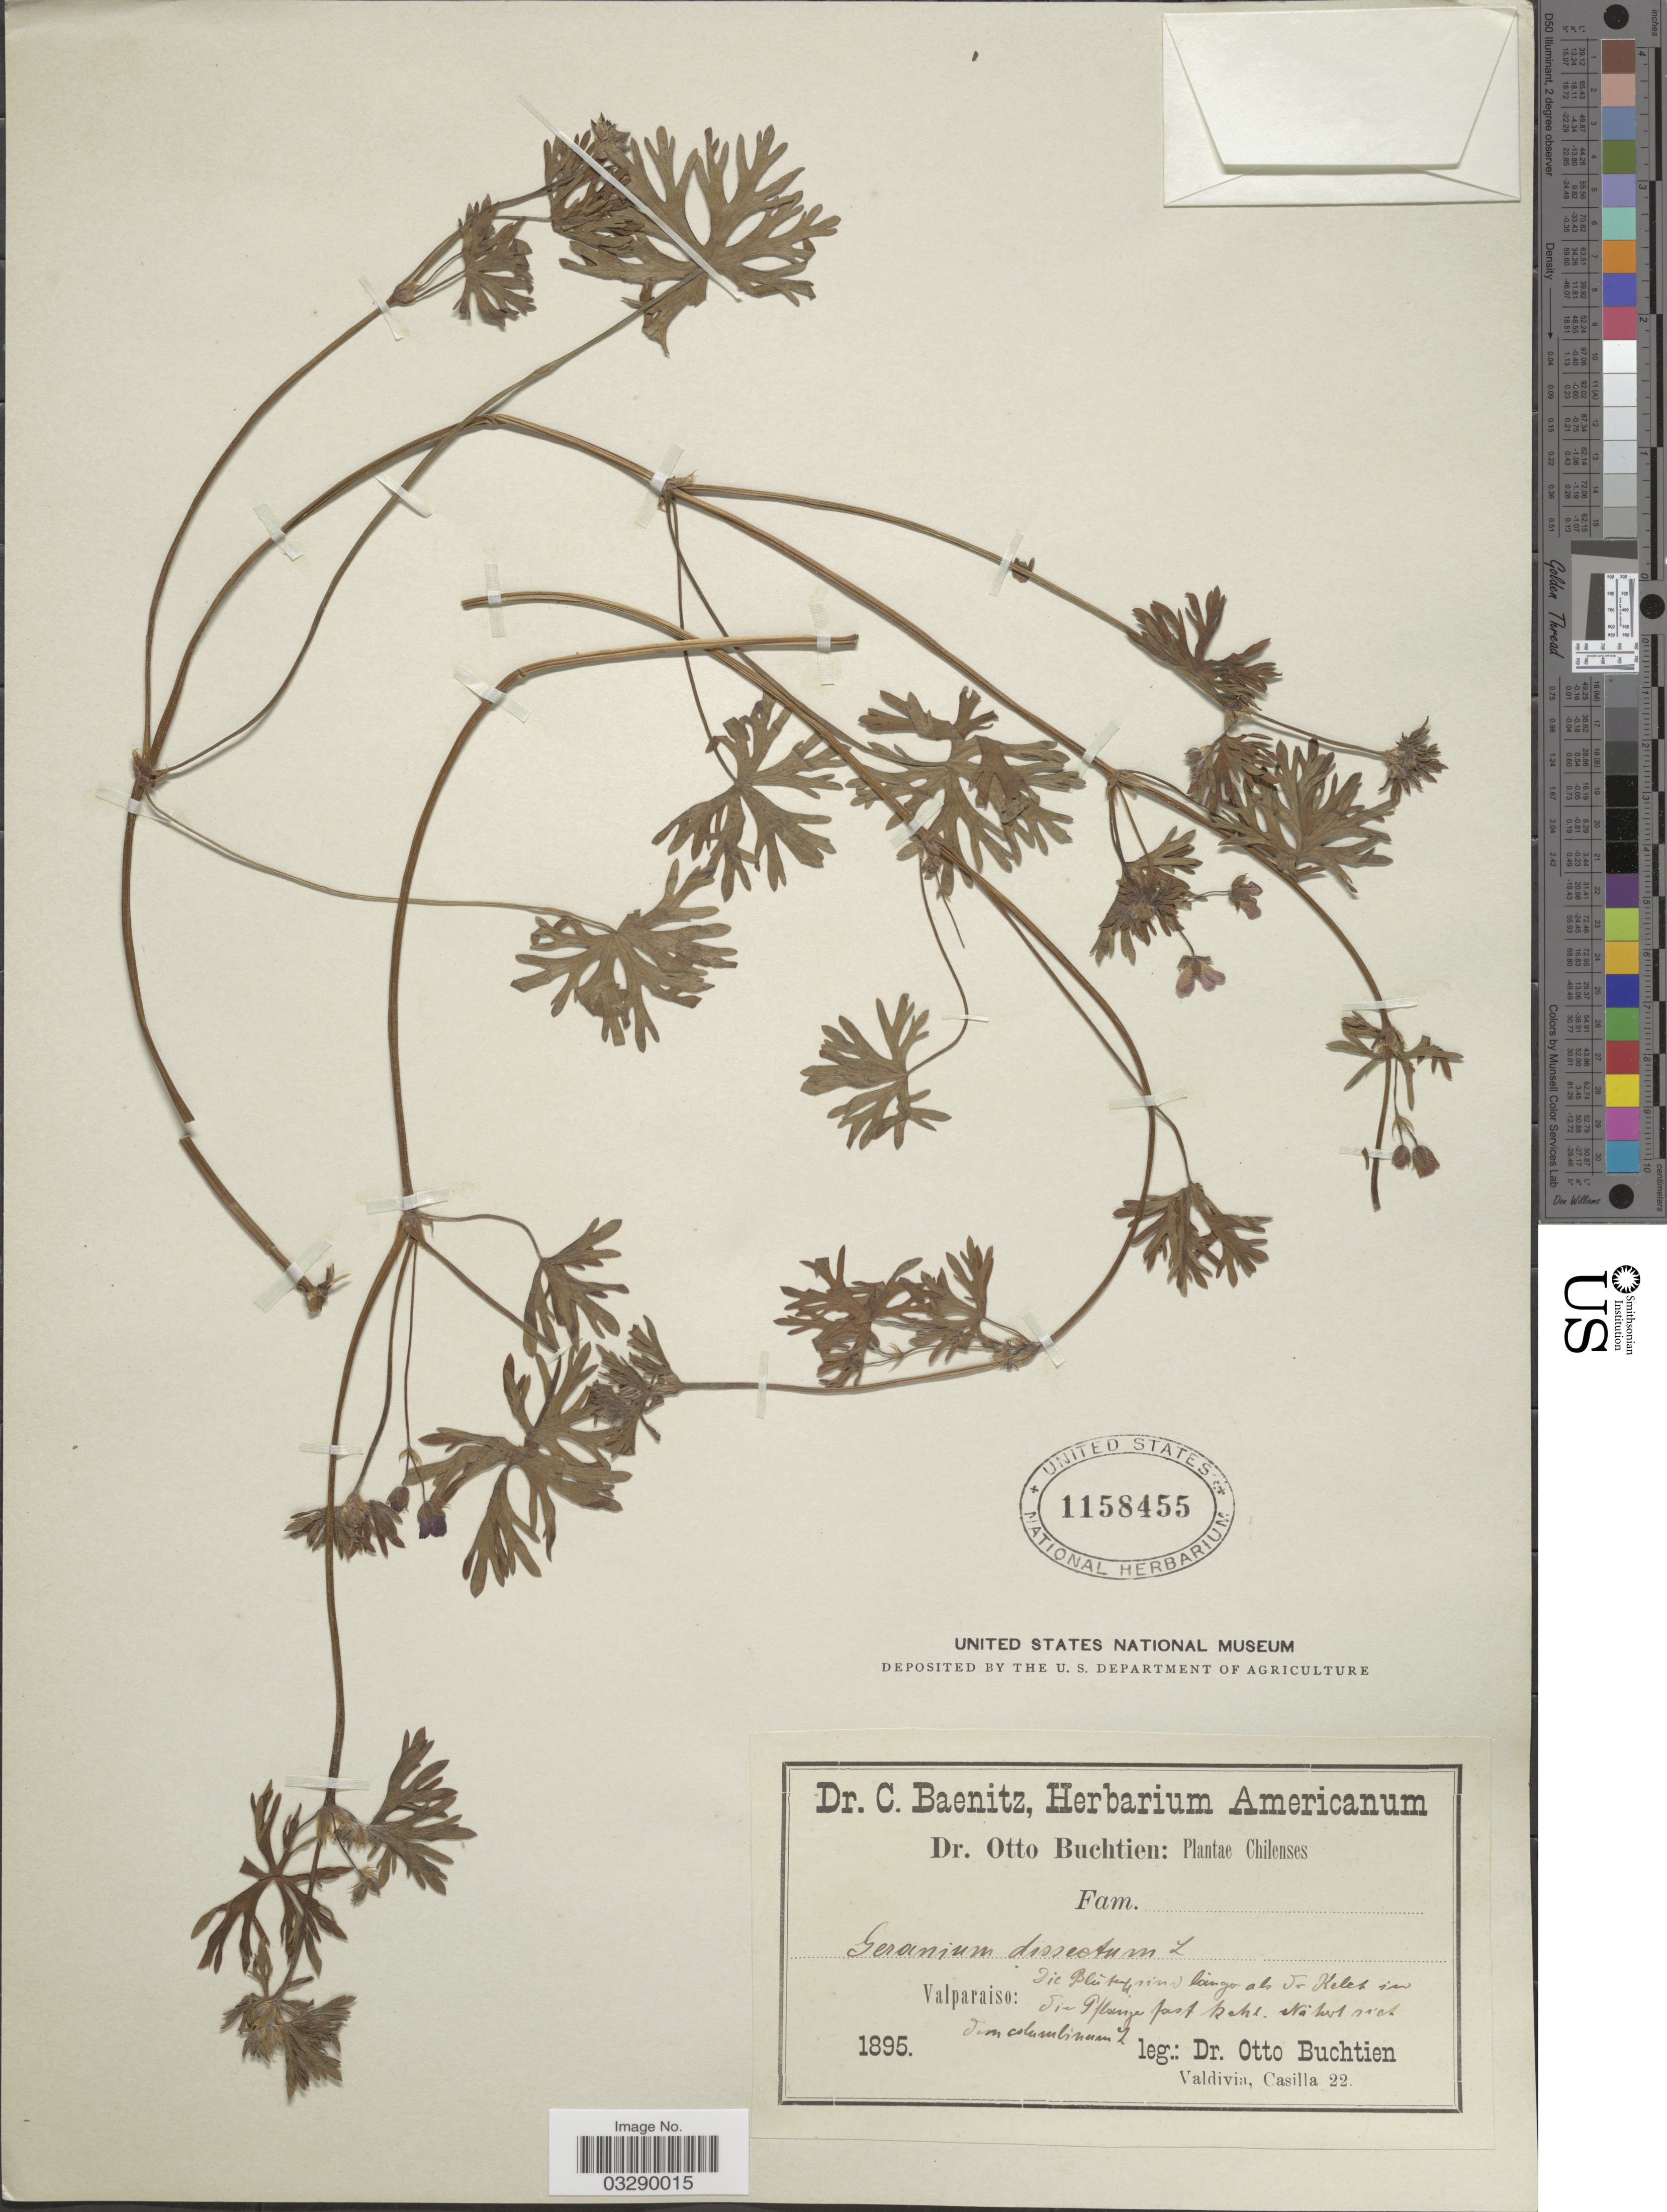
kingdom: Plantae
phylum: Tracheophyta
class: Magnoliopsida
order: Geraniales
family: Geraniaceae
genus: Geranium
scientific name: Geranium dissectum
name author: L.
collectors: O. Buchtien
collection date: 1895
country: Chile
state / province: Valparaíso (V)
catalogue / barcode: US 1158455